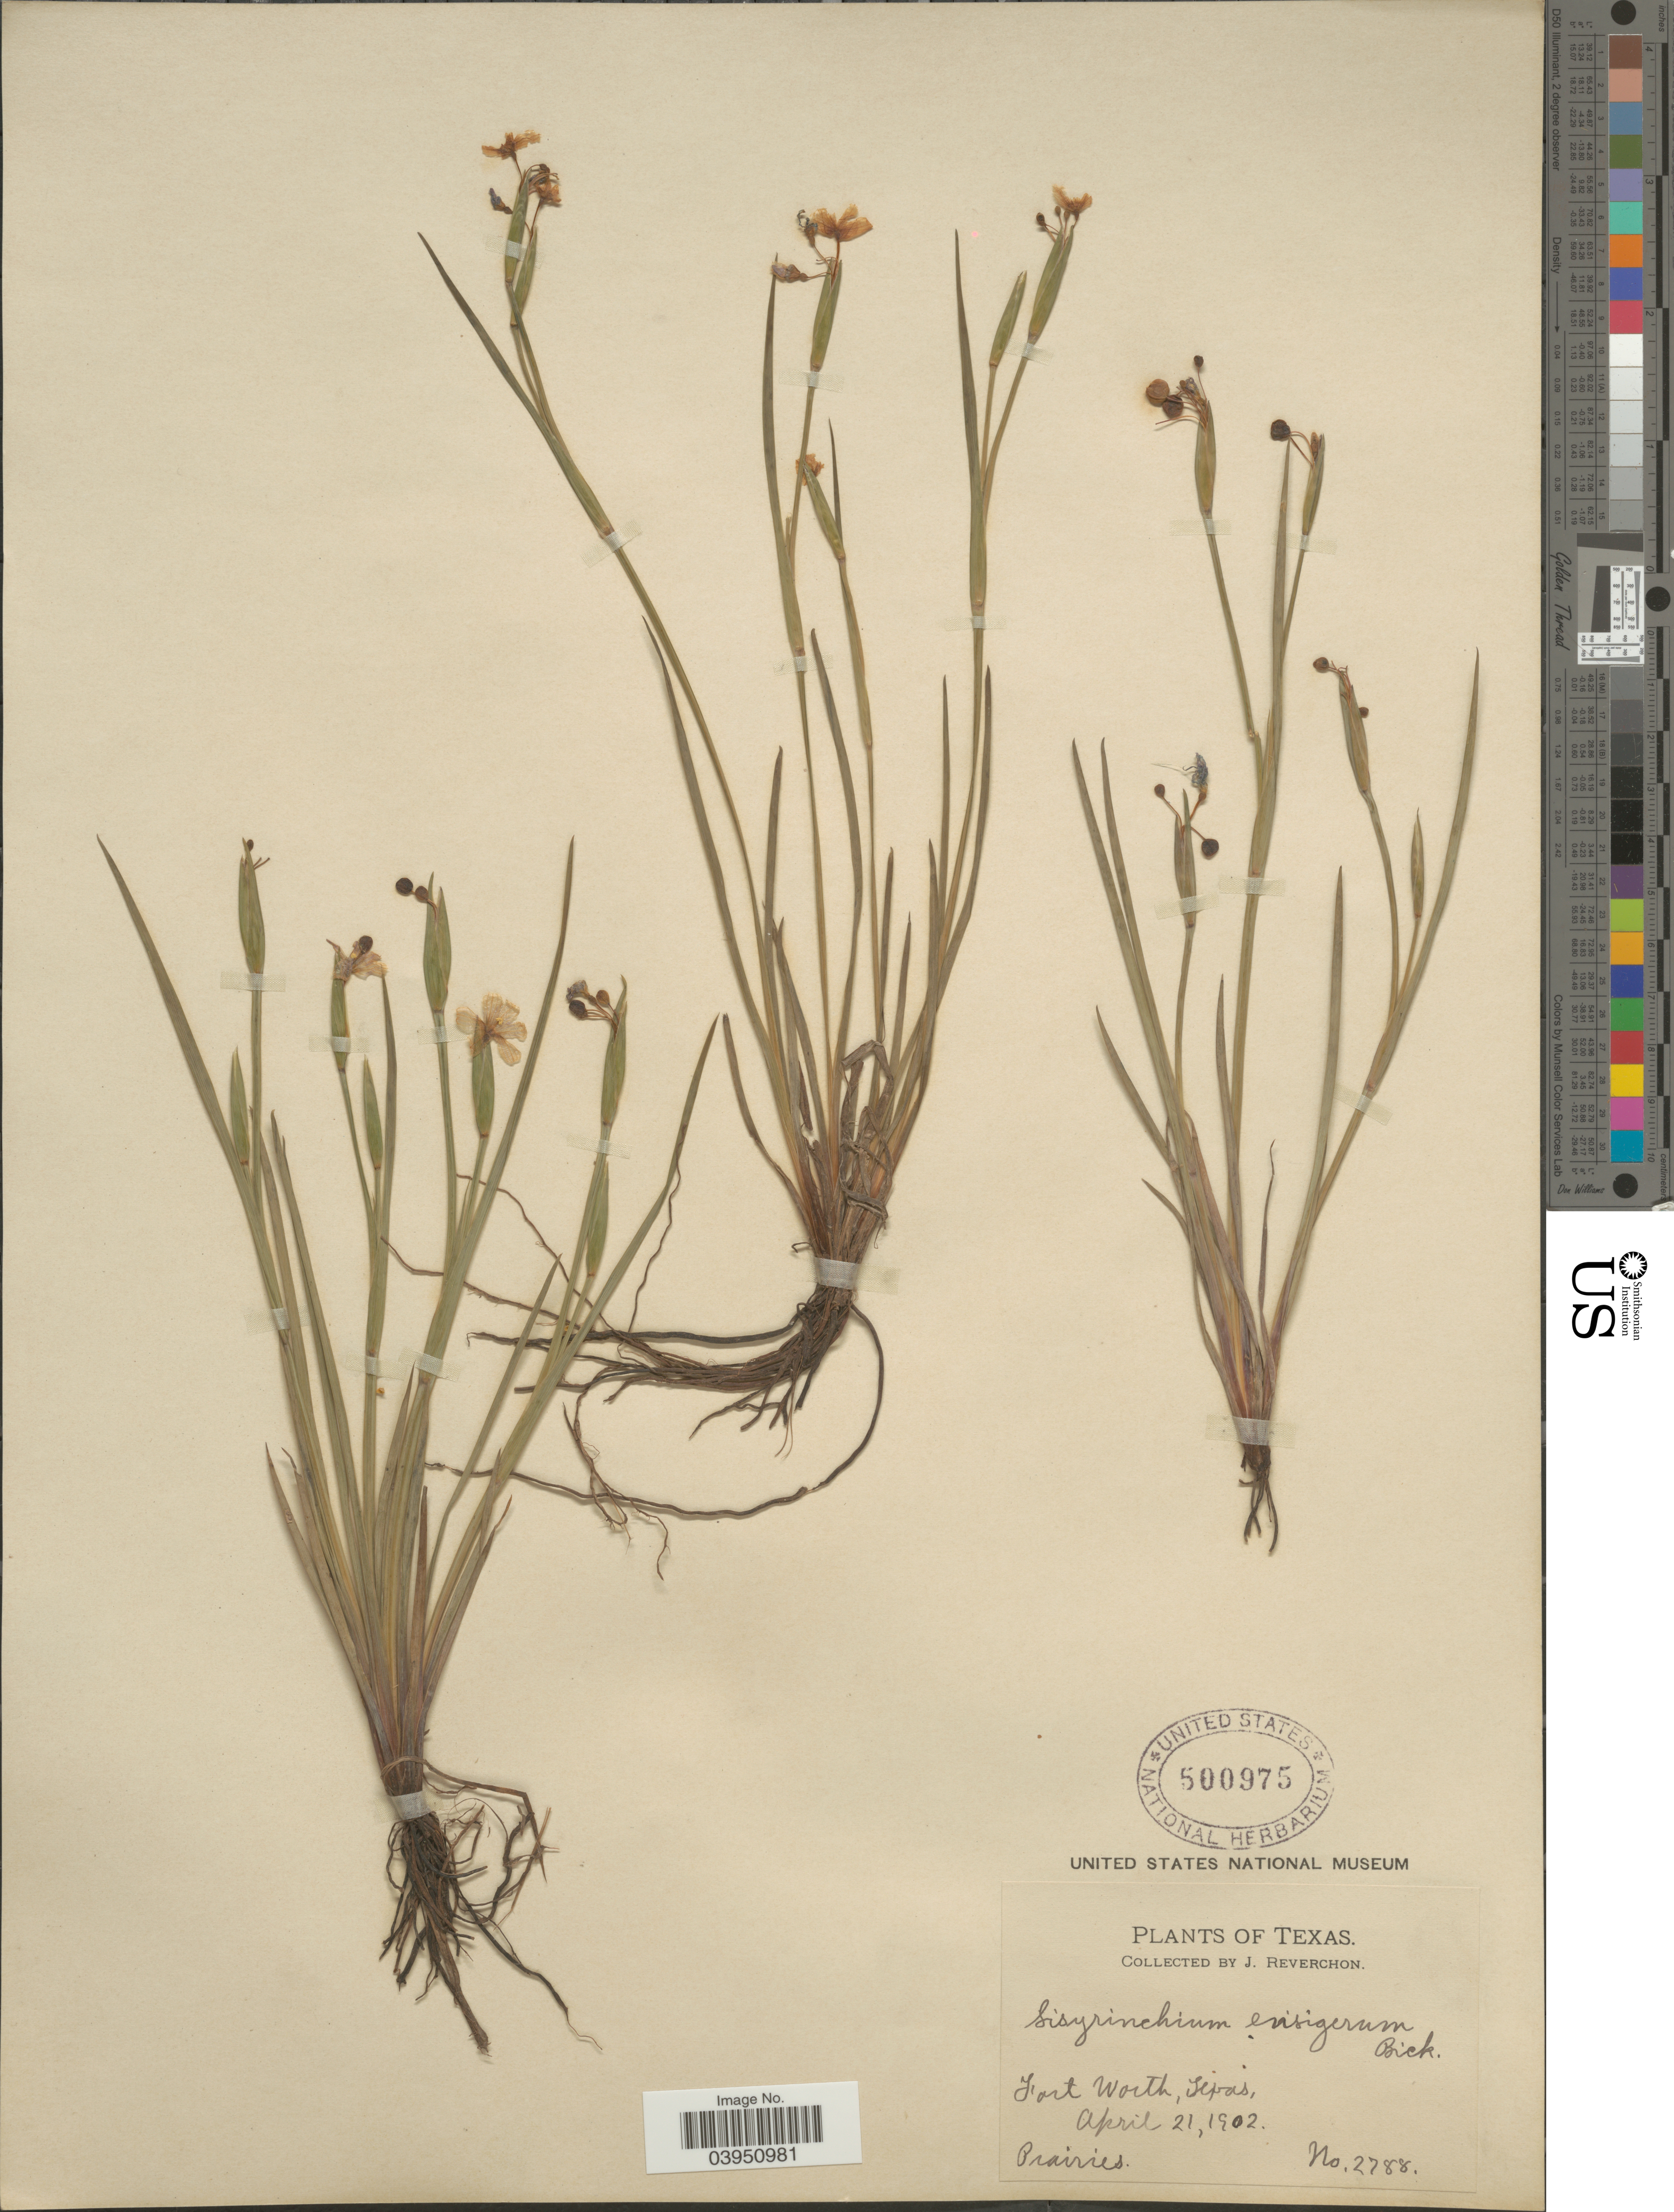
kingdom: Plantae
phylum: Tracheophyta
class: Liliopsida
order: Asparagales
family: Iridaceae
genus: Sisyrinchium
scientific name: Sisyrinchium ensigerum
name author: E.P. Bicknell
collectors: J. Reverchon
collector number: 2788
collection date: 1902-04-21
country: United States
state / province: Texas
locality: Forth Worth.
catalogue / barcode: US 500975